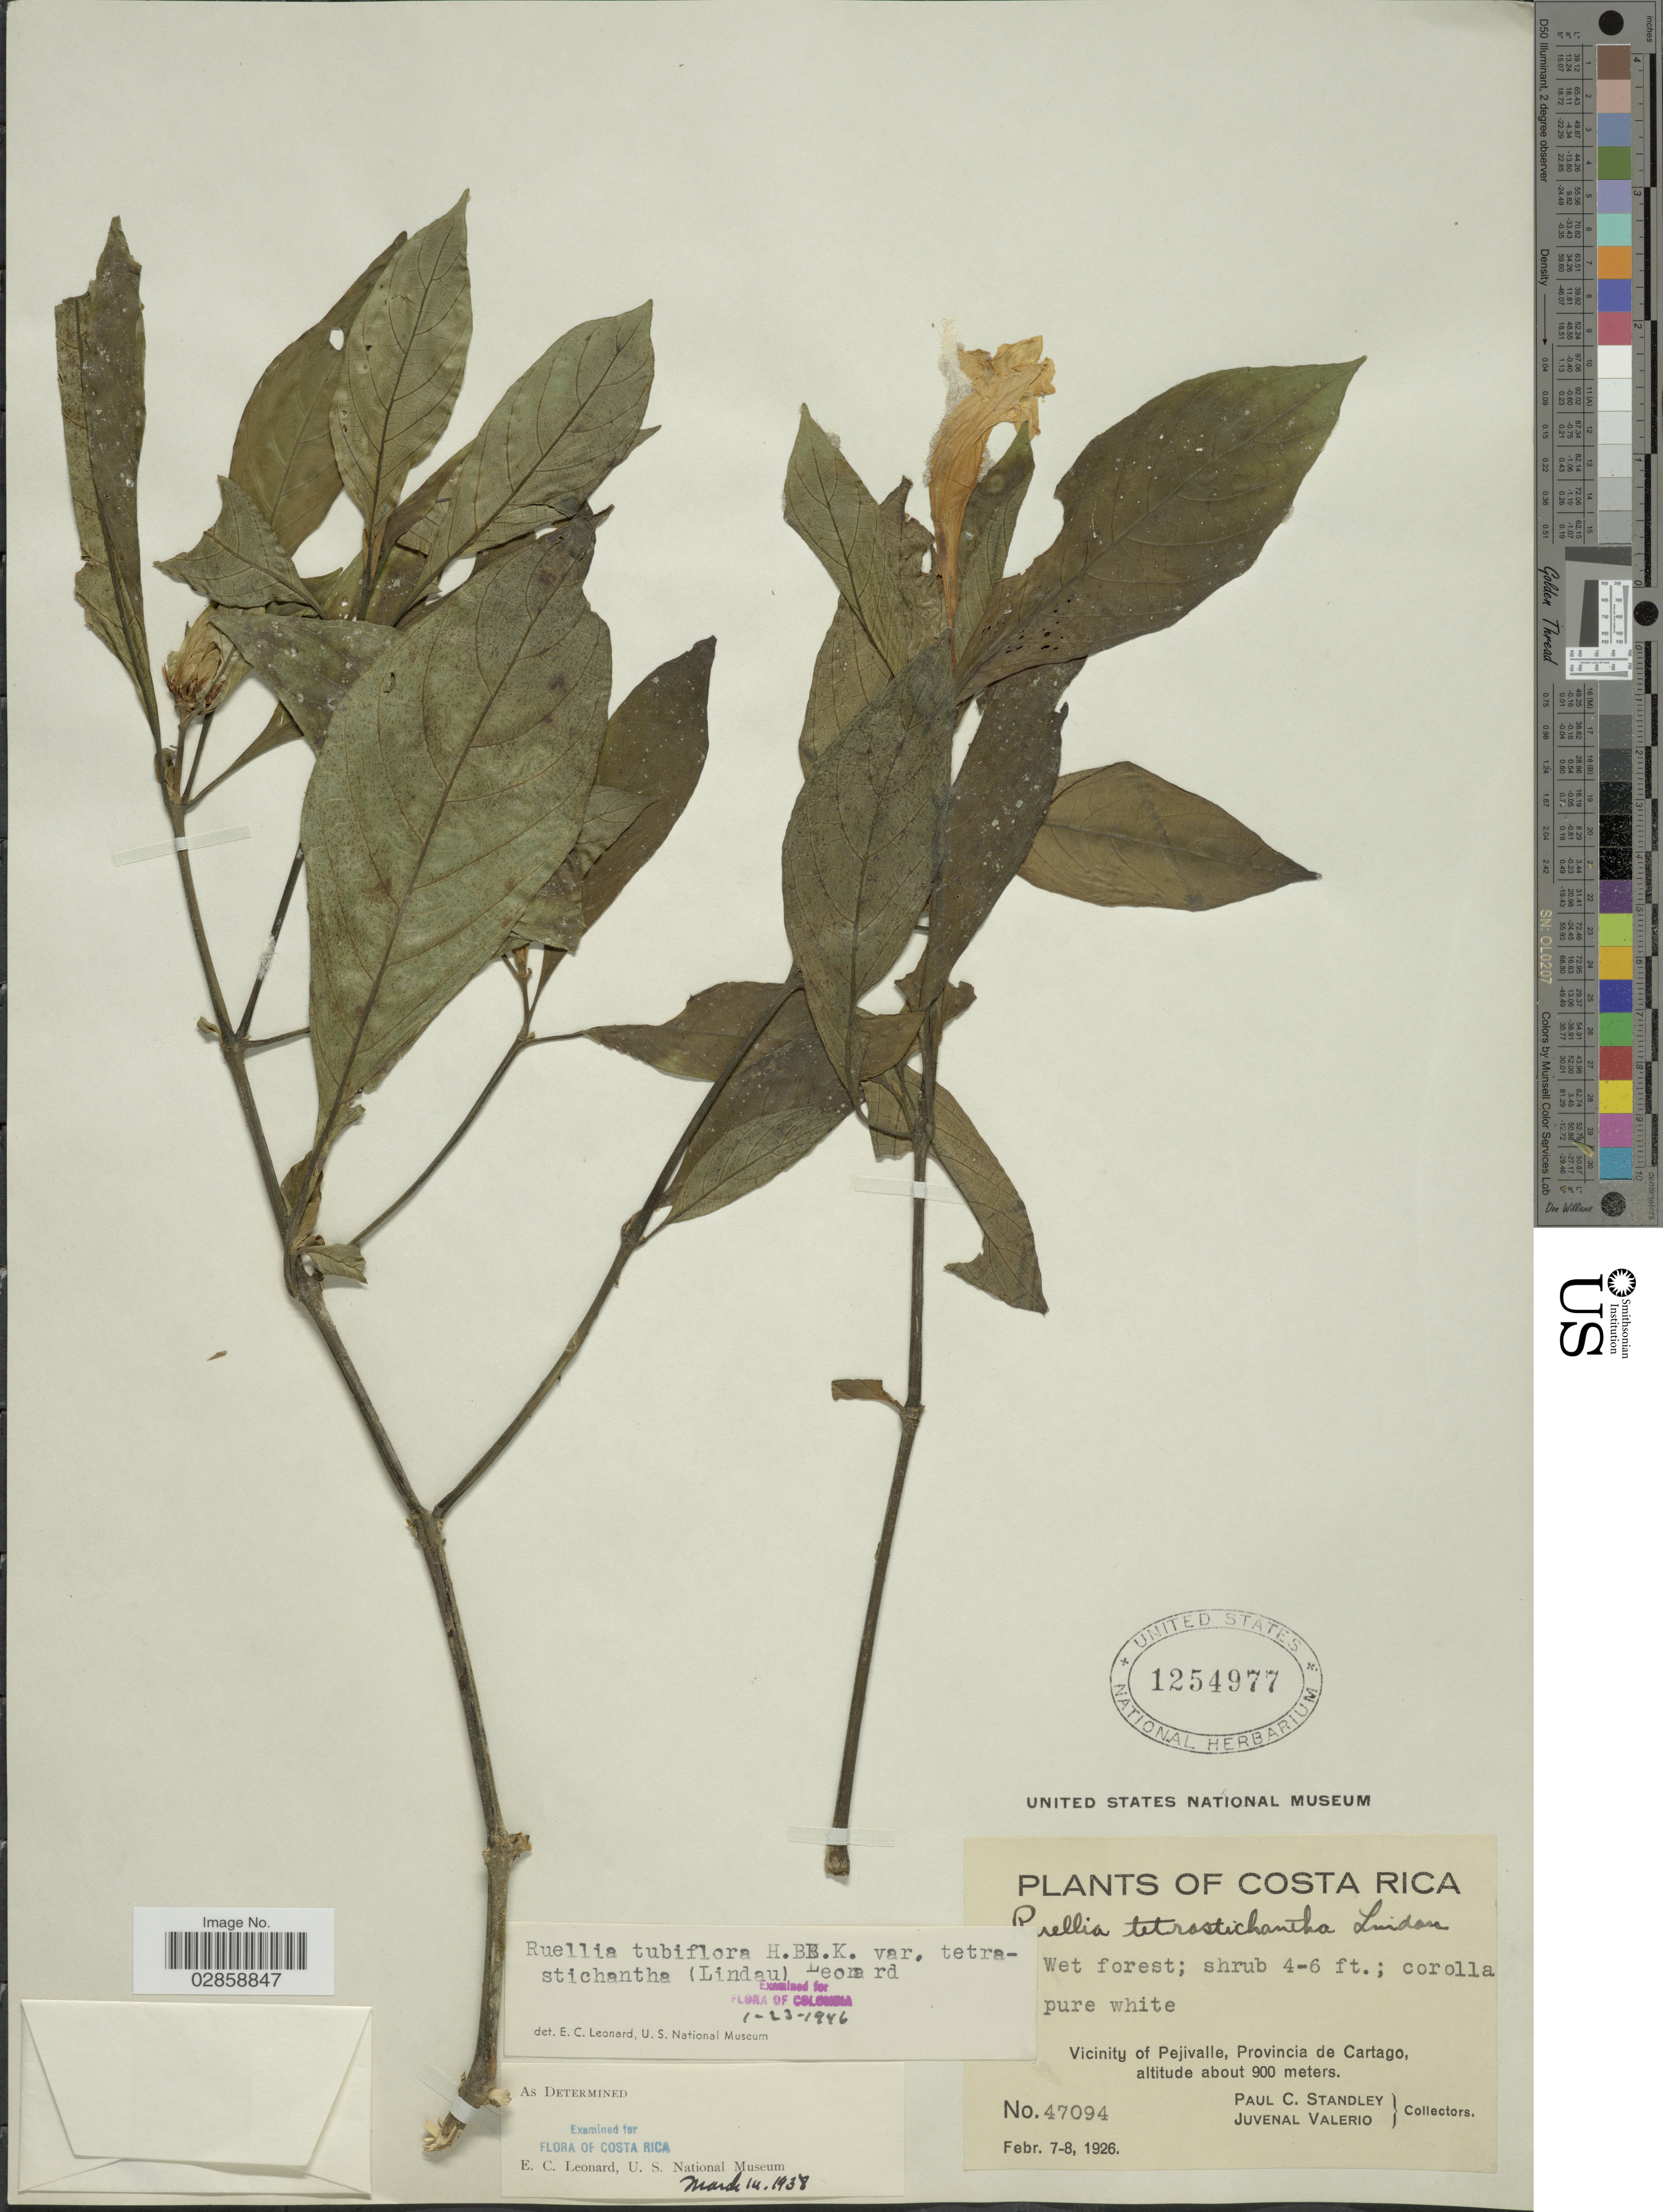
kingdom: Plantae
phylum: Tracheophyta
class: Magnoliopsida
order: Lamiales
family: Acanthaceae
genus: Ruellia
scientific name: Ruellia tubiflora var. tetrastichantha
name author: Kunth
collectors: P. C. Standley & J. Valerio R.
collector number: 47094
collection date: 1926-02-07/1926-02-08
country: Costa Rica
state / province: Cartago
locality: Vicinity of Pejivalle.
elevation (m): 900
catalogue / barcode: US 1254977